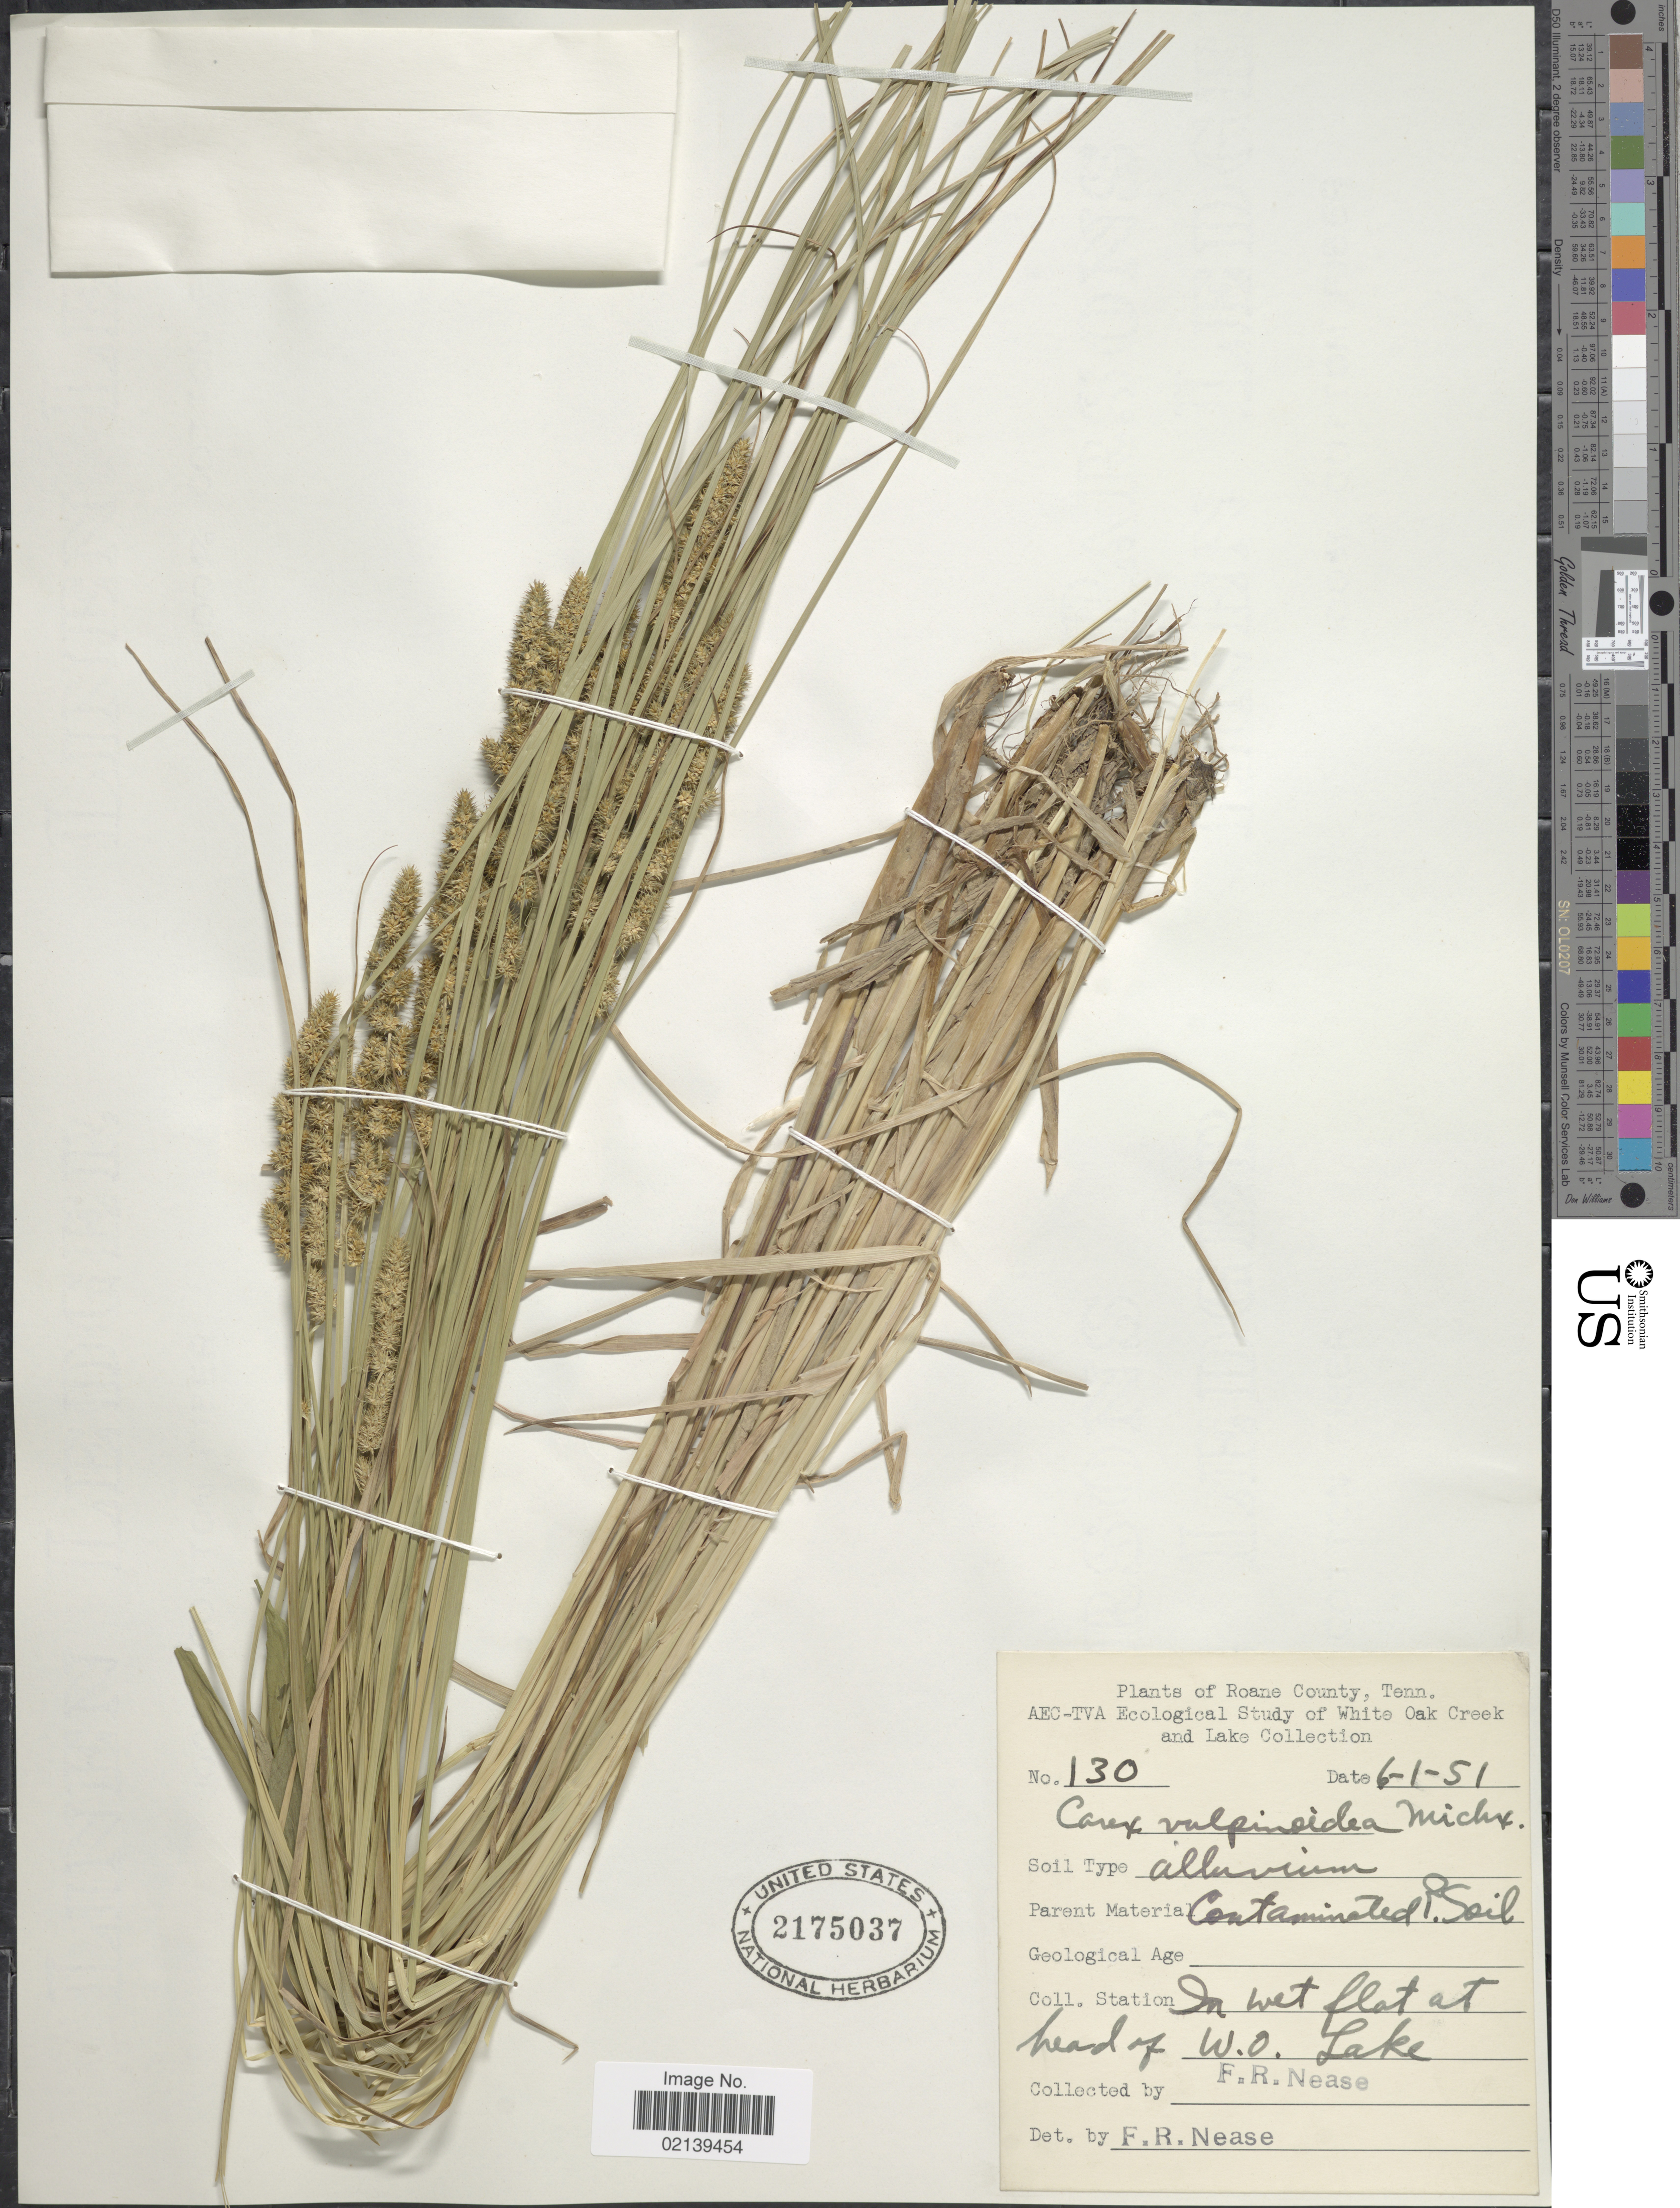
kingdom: Plantae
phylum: Tracheophyta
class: Liliopsida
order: Poales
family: Cyperaceae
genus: Carex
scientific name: Carex vulpinoidea Michx.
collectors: F. Nease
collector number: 130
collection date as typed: Transcribed d/m/y: 1/6/51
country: United States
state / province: Tennessee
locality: Roane County, Tenn. In wet flat at headf of head of W. O. Lake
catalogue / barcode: US 2175037